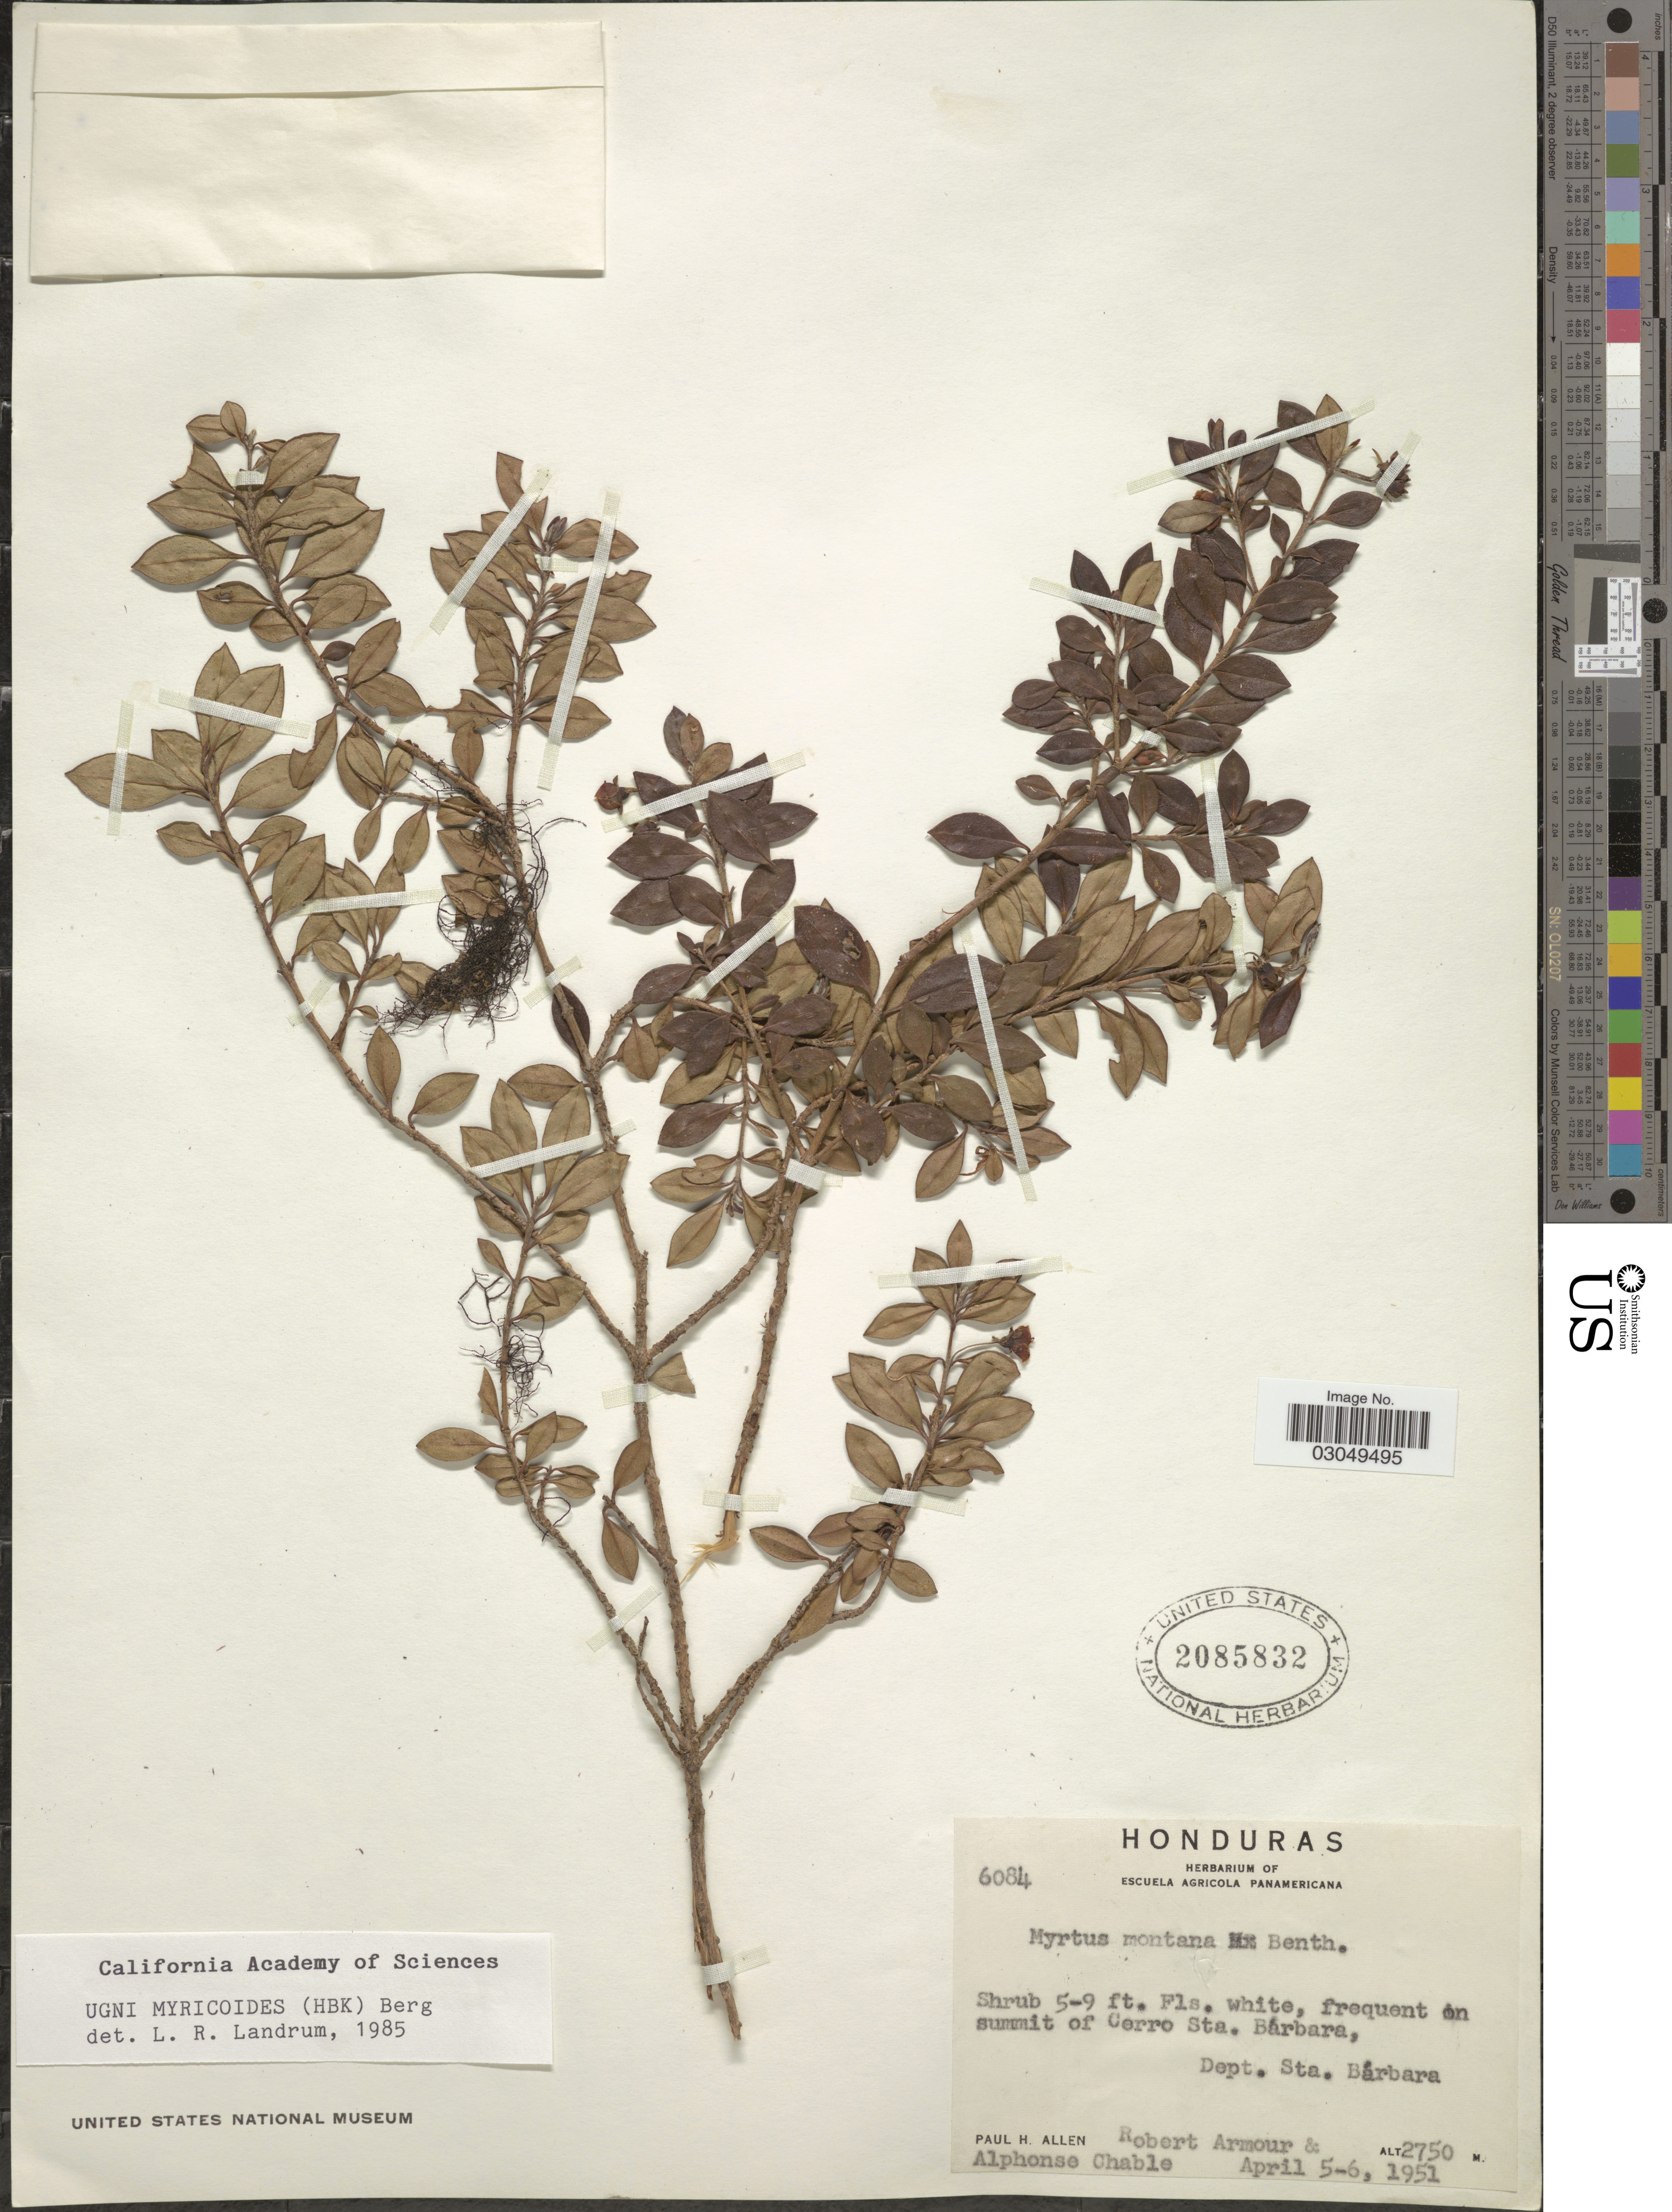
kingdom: Plantae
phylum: Tracheophyta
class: Magnoliopsida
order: Myrtales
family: Myrtaceae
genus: Ugni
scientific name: Ugni myricoides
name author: (Kunth) O. Berg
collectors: P. H. Allen, R. Armour & A. Chable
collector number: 6084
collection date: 1951-04-05/1951-04-06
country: Honduras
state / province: Santa Bárbara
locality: Frequent on summit of Cerro Sta. Bárbara, Dept. Sta. Bárbara.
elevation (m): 2750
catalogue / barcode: US 2085832